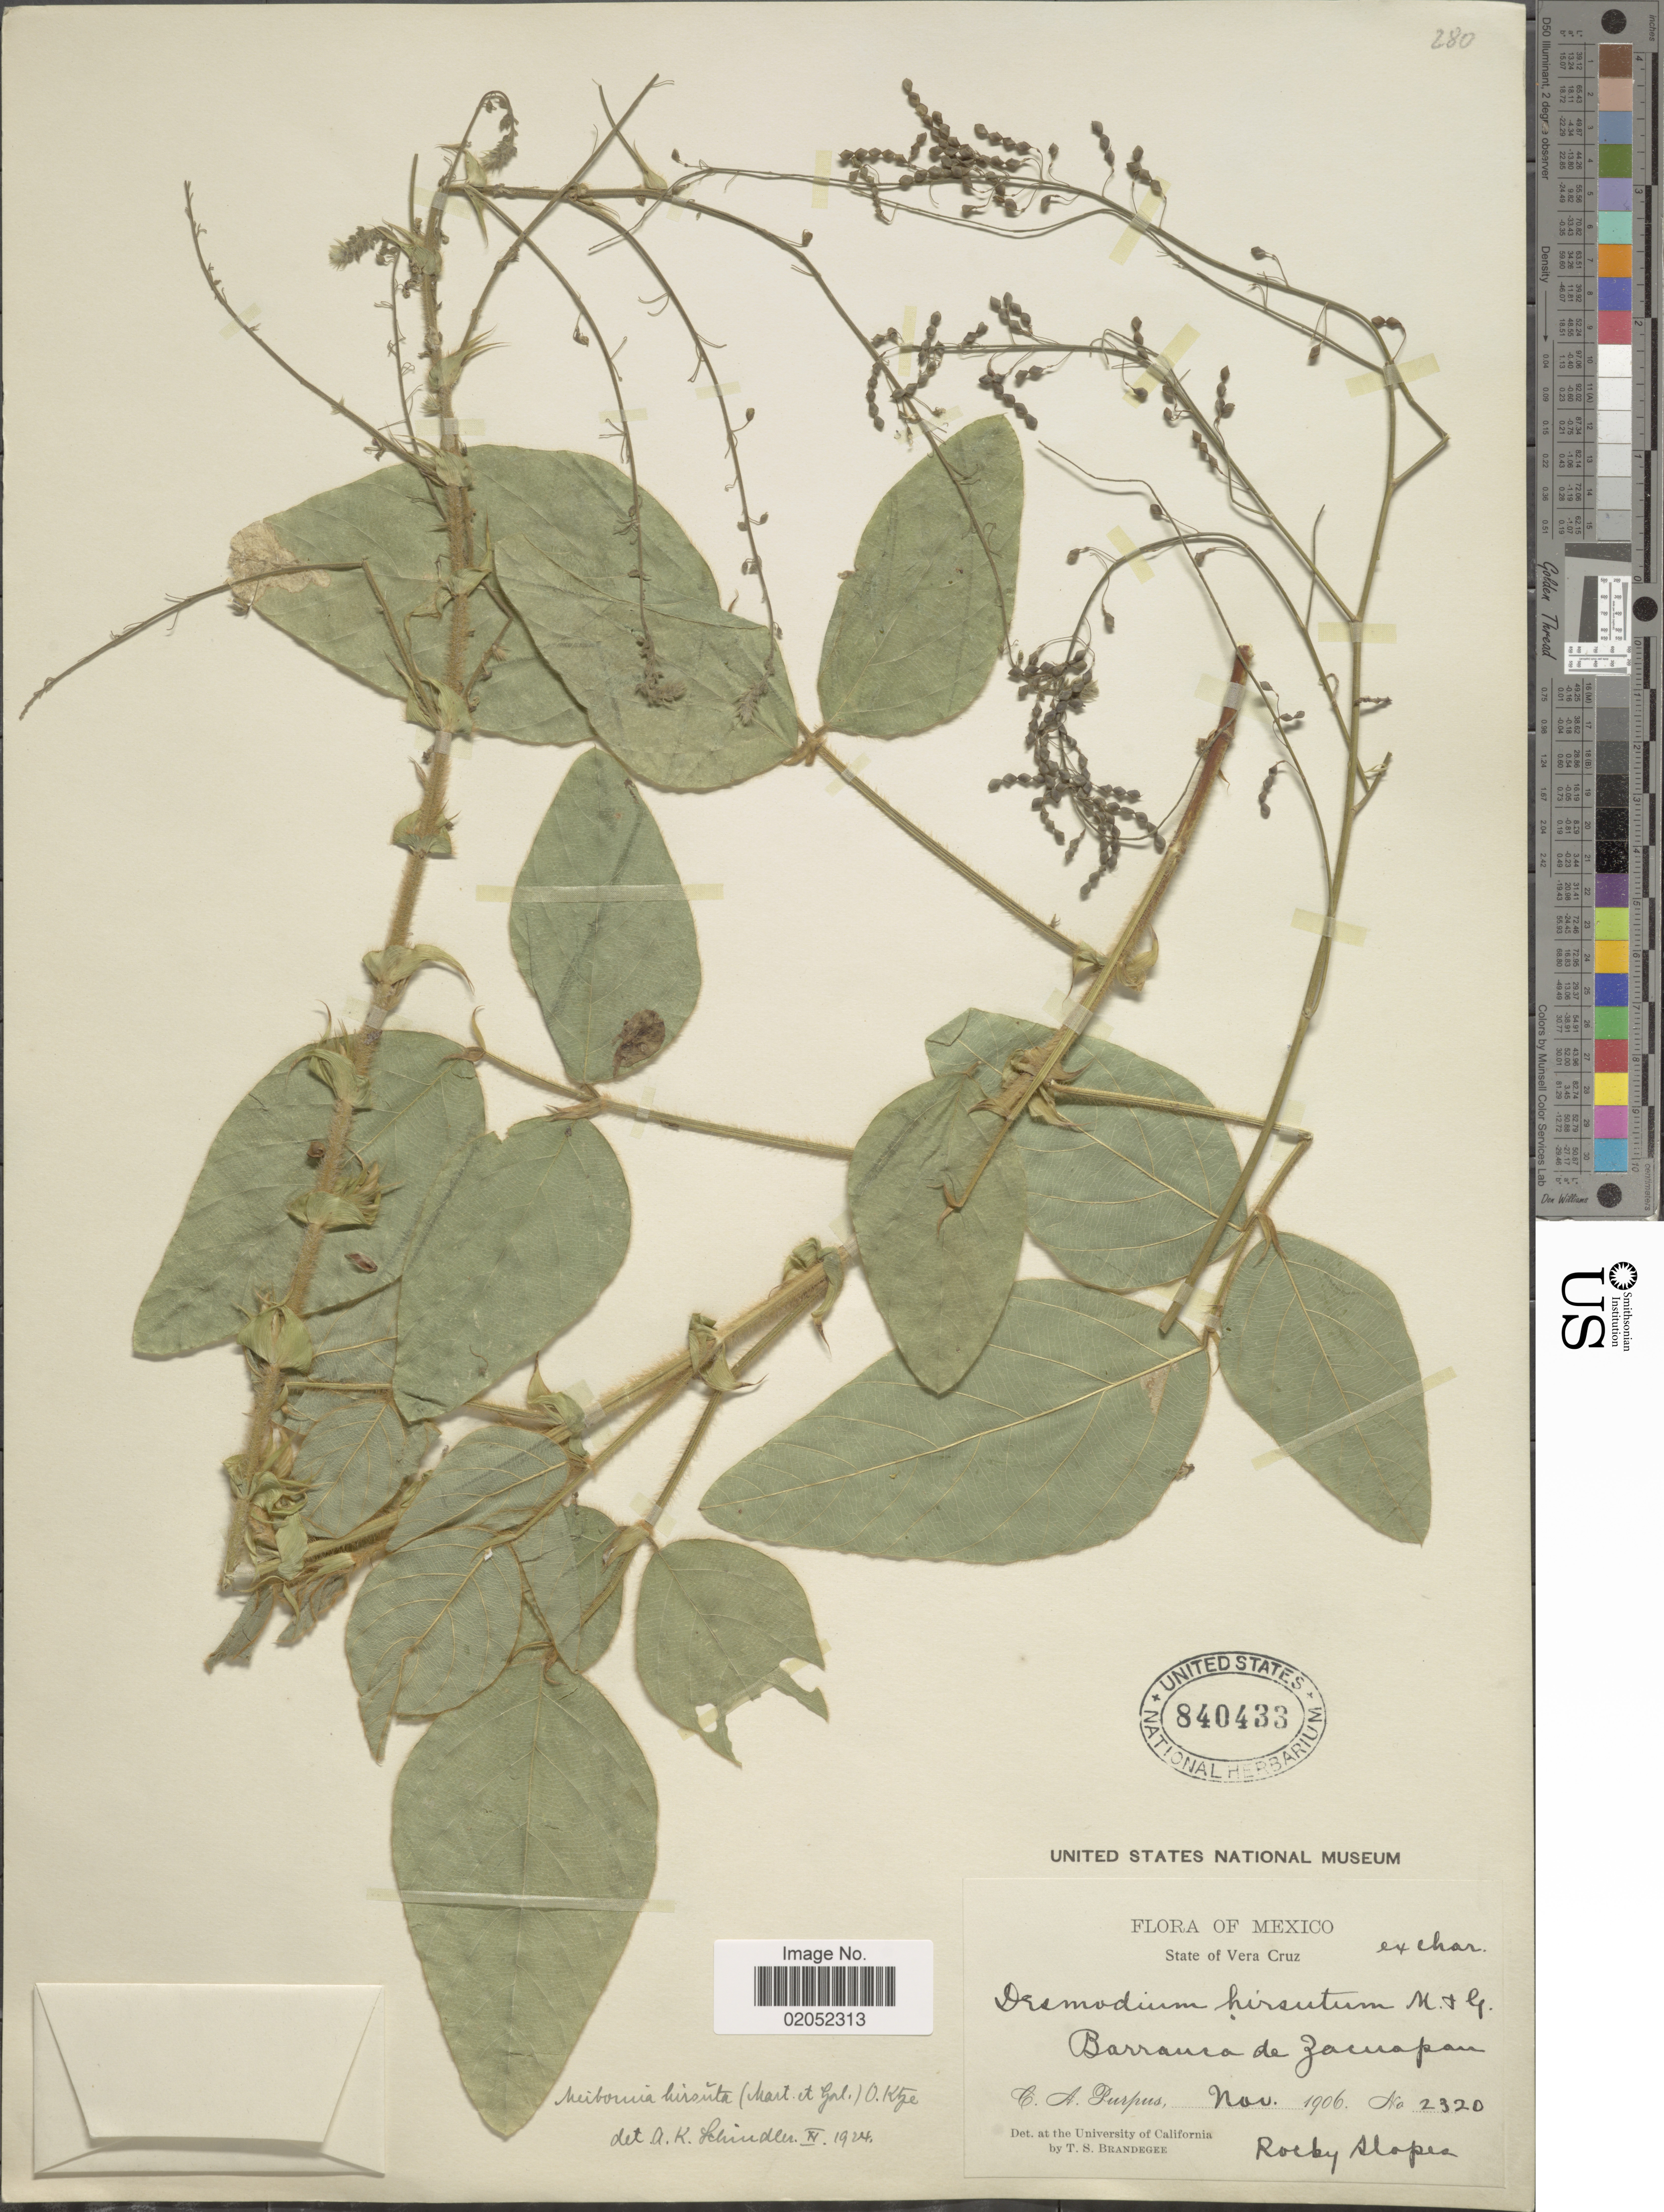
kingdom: Plantae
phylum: Tracheophyta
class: Magnoliopsida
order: Fabales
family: Fabaceae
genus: Desmodium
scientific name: Desmodium hirsutum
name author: M. Martens & Galeotti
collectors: C. A. Purpus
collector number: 2320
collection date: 1906-11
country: Mexico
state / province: Veracruz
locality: Mexico, State of Vera Cruz, Barranca de Zacuapan,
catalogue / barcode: US 840433